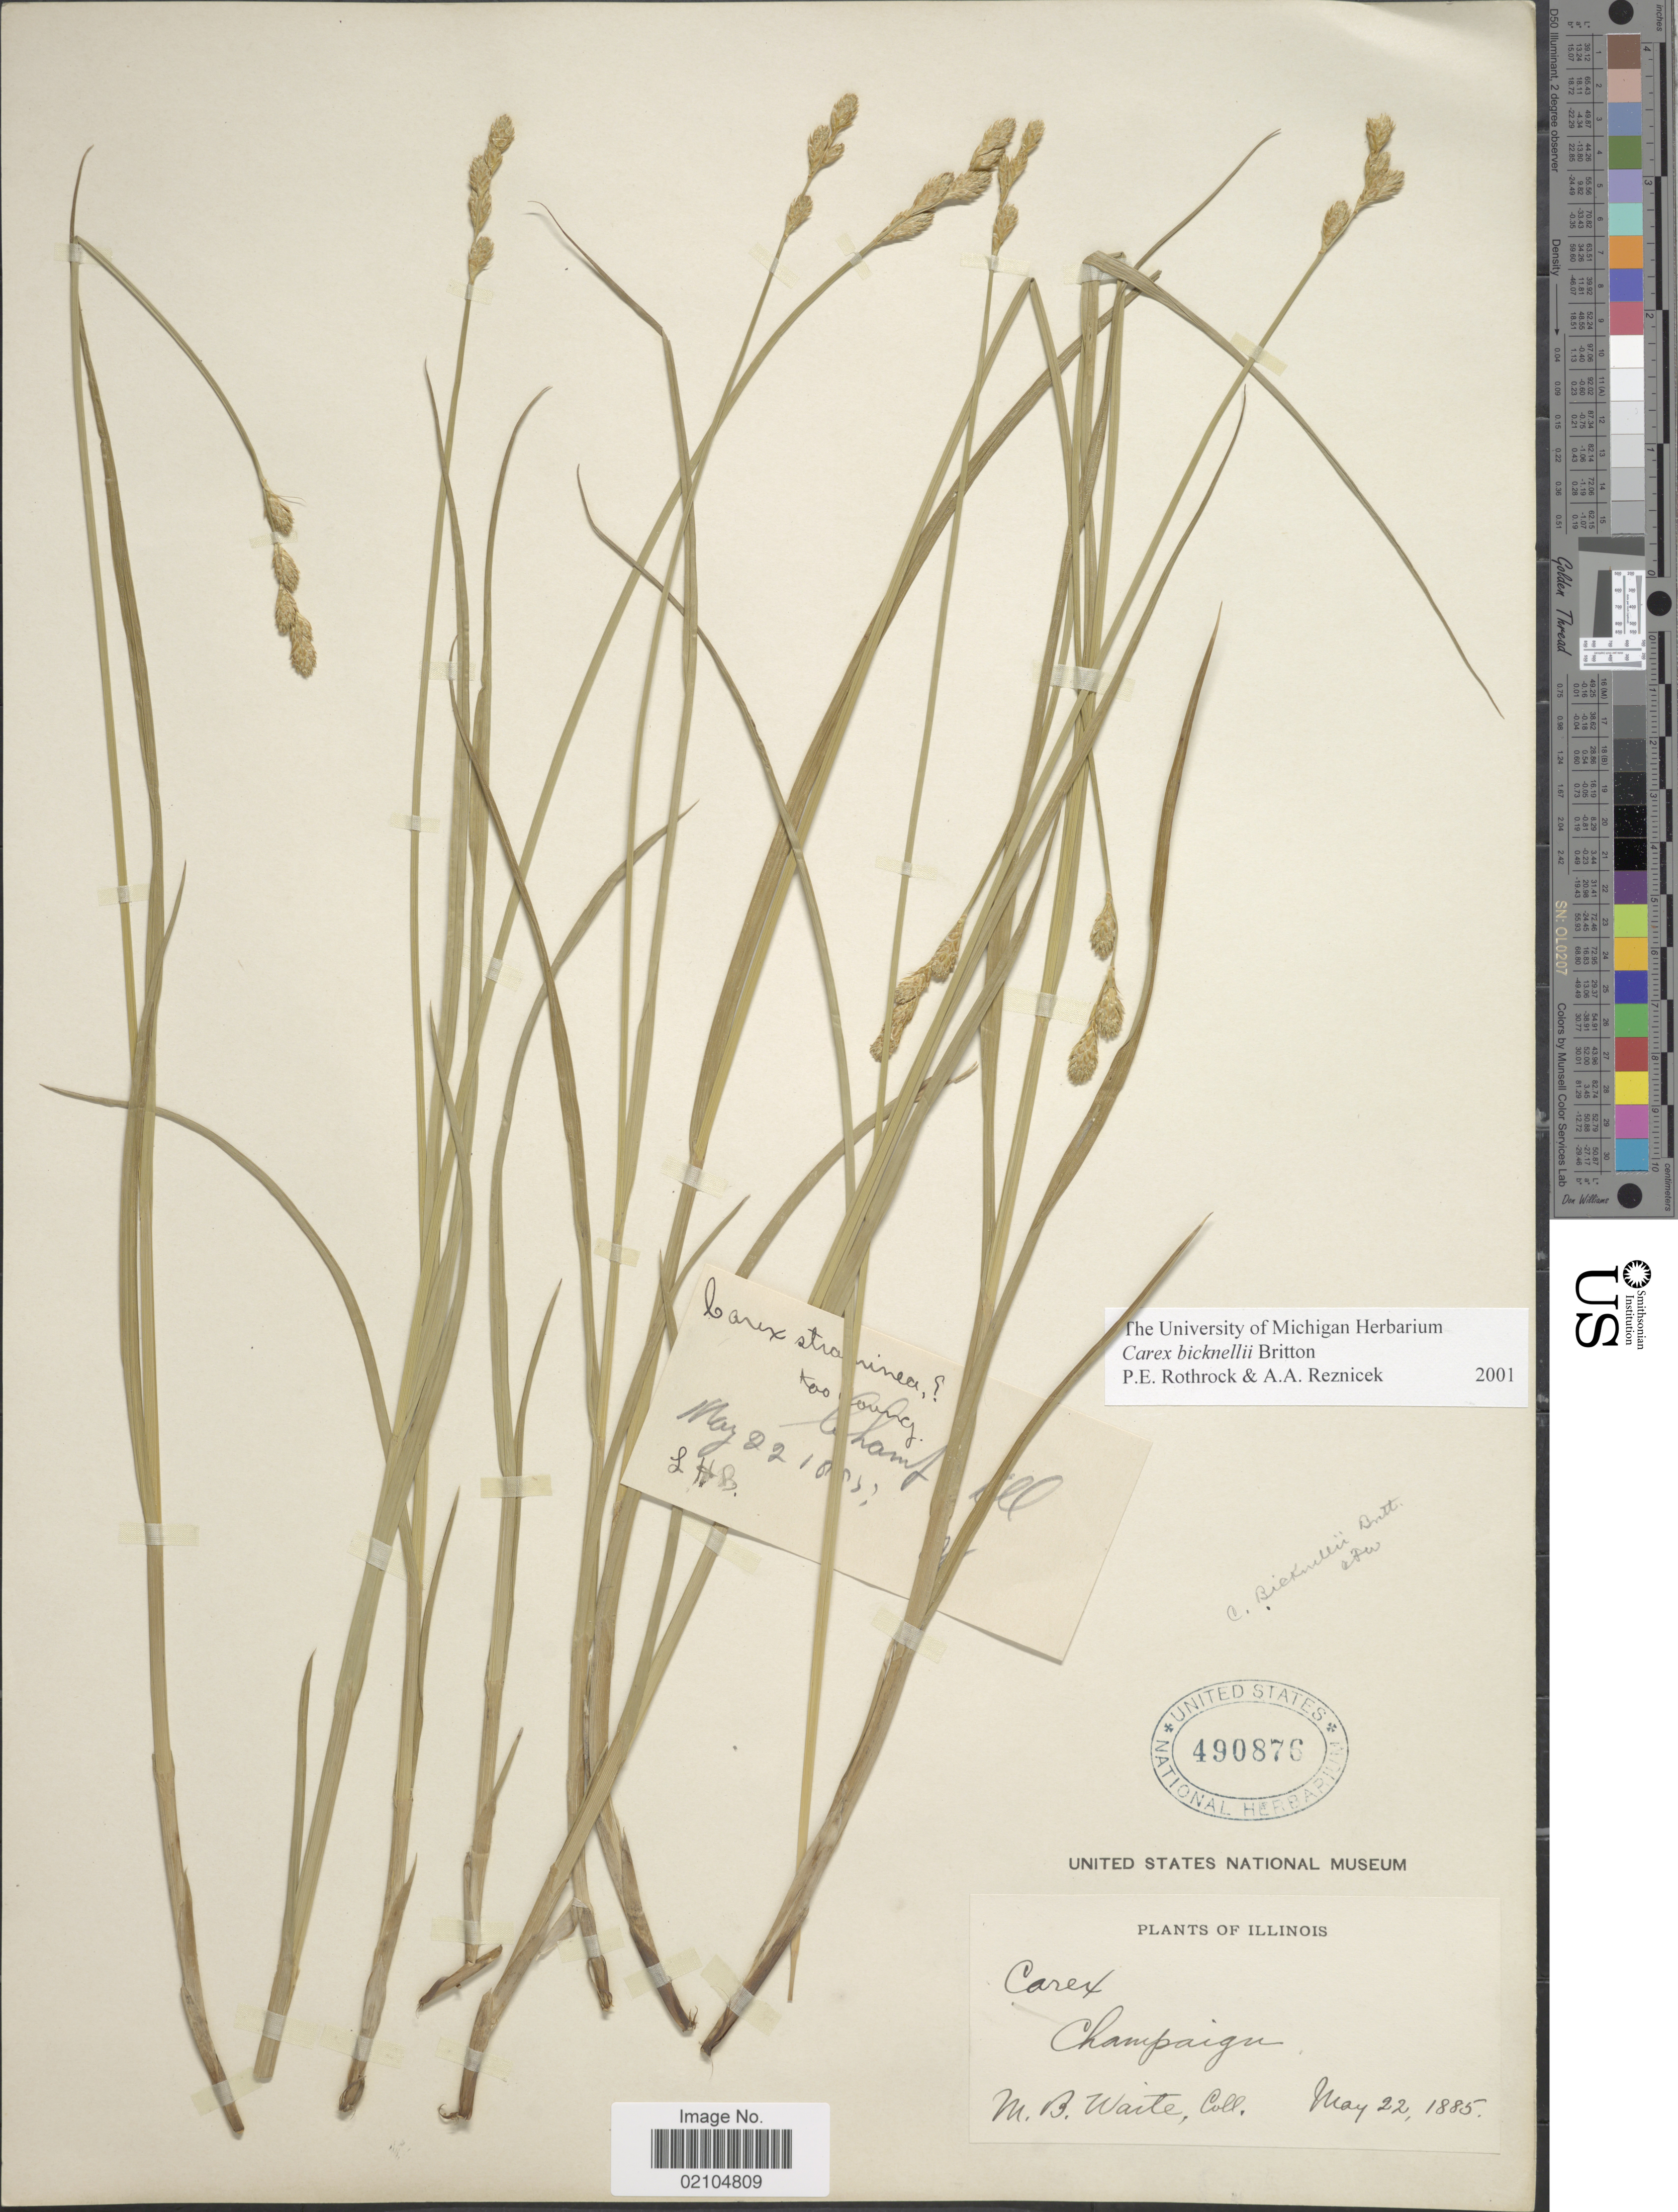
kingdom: Plantae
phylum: Tracheophyta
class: Liliopsida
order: Poales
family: Cyperaceae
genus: Carex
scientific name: Carex bicknellii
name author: Britton & A. Br.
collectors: M. B. Waite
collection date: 1885-05-22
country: United States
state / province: Illinois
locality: Champaign.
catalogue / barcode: US 490876